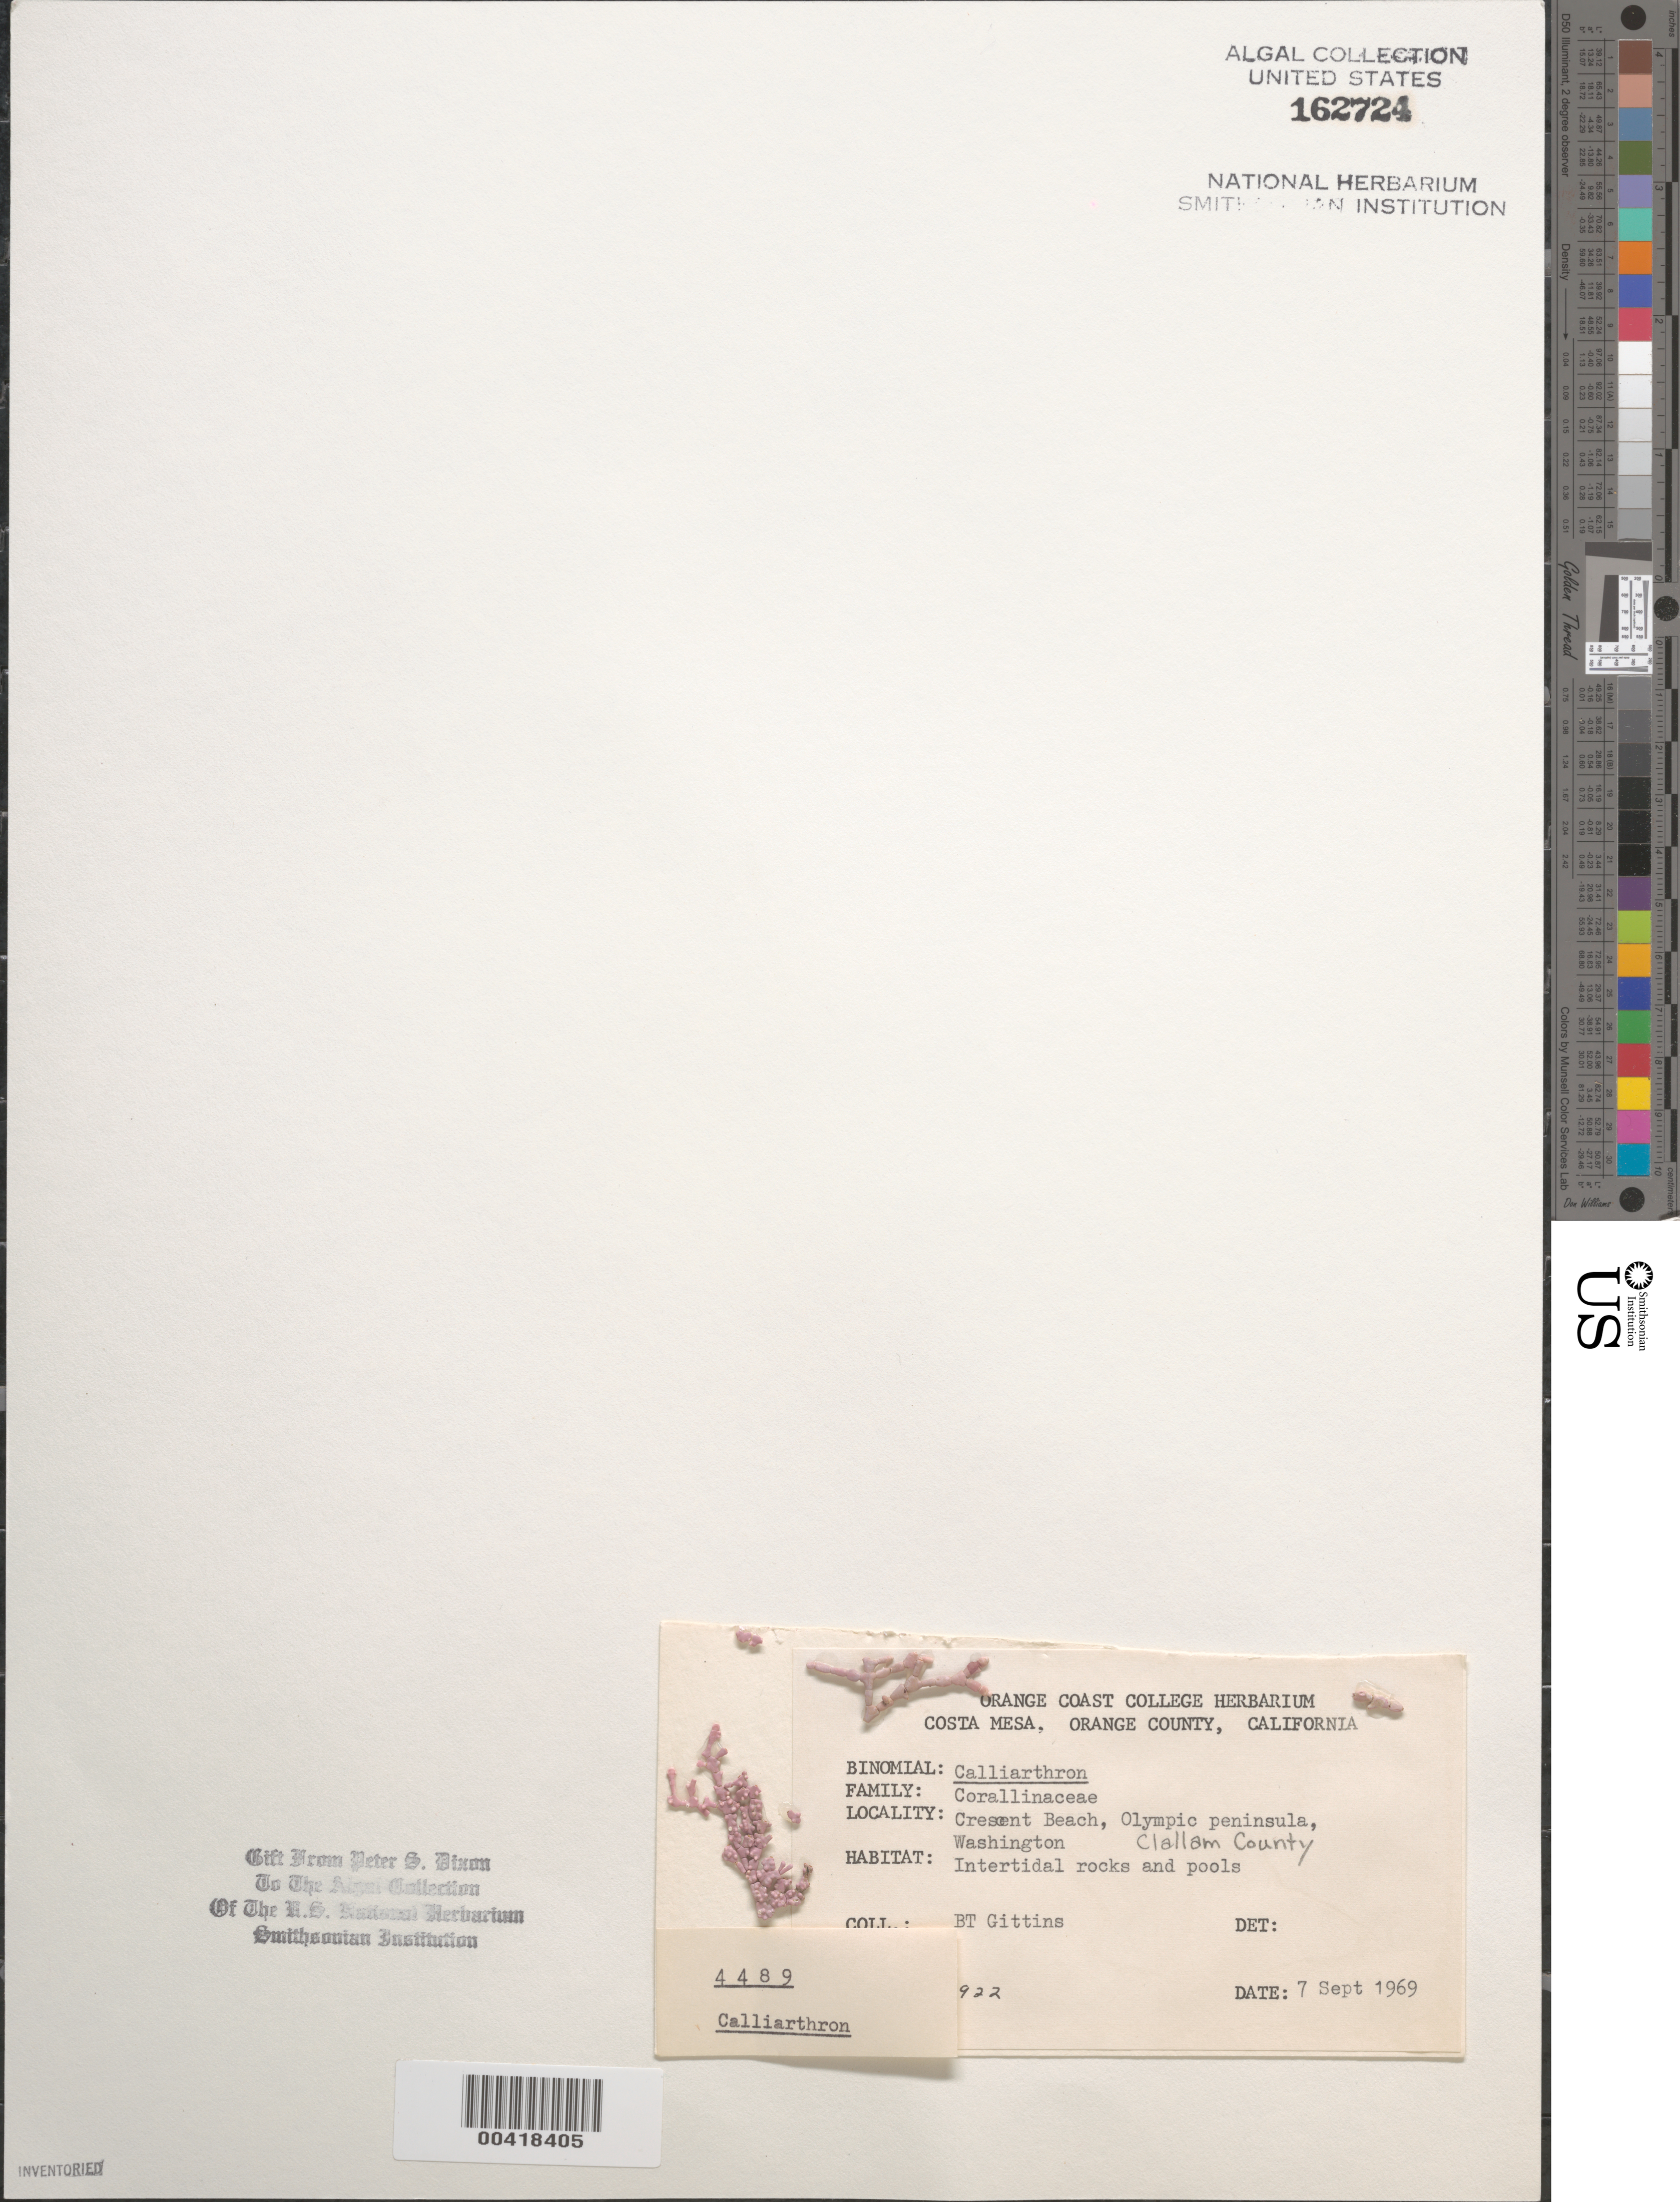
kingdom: Plantae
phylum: Rhodophyta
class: Florideophyceae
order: Corallinales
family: Corallinaceae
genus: Calliarthron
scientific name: Calliarthron sp.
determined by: Dixon, P. S.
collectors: B. Gittins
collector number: BTG 7922 & PSD 4489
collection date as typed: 07 Sep 1969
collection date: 1969-09-07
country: United States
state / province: Washington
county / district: Clallam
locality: Crescent Beach, Olympic Peninsula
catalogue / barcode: US 162724